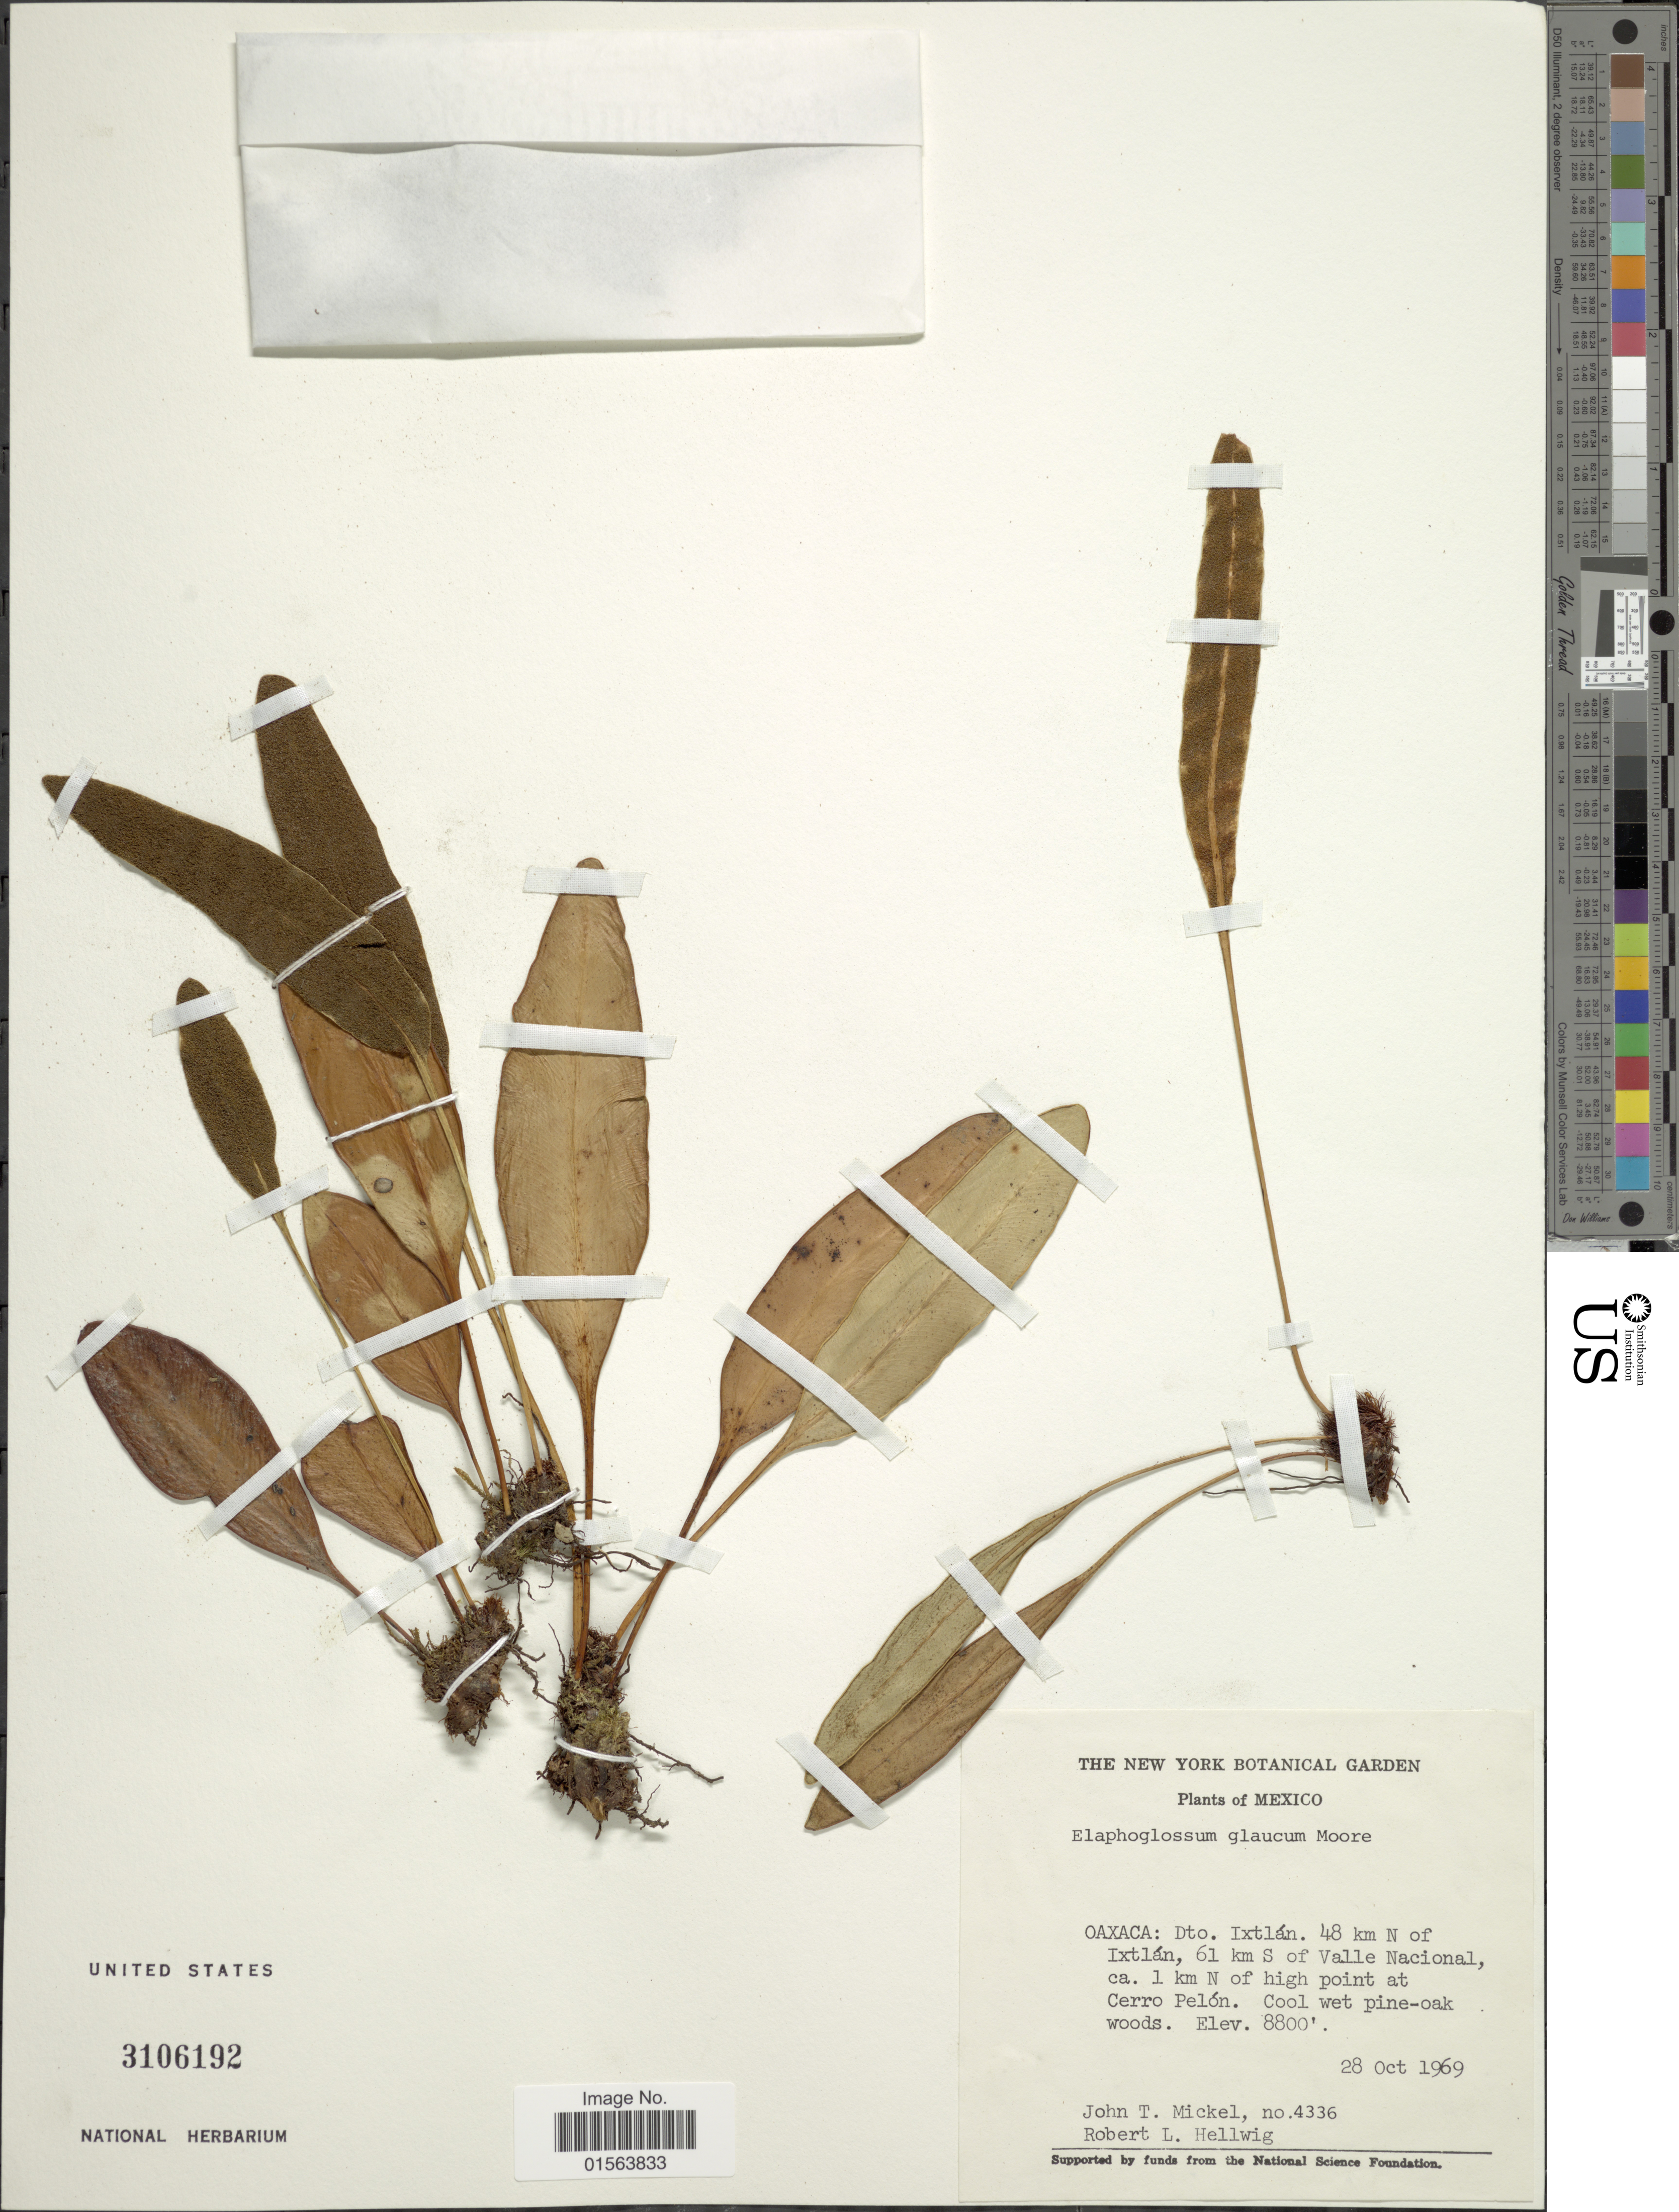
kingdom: Plantae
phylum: Tracheophyta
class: Polypodiopsida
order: Polypodiales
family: Dryopteridaceae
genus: Elaphoglossum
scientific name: Elaphoglossum glaucum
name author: T. Moore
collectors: J. T. Mickel & R. Hellwig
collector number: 4336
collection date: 1969-10-28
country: Mexico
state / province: Oaxaca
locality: Oaxaca: Dto. Ixtlan 48 km N of Ixtlan, 61 km N of high point at Cerro Pelon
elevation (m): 2682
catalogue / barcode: US 3106192